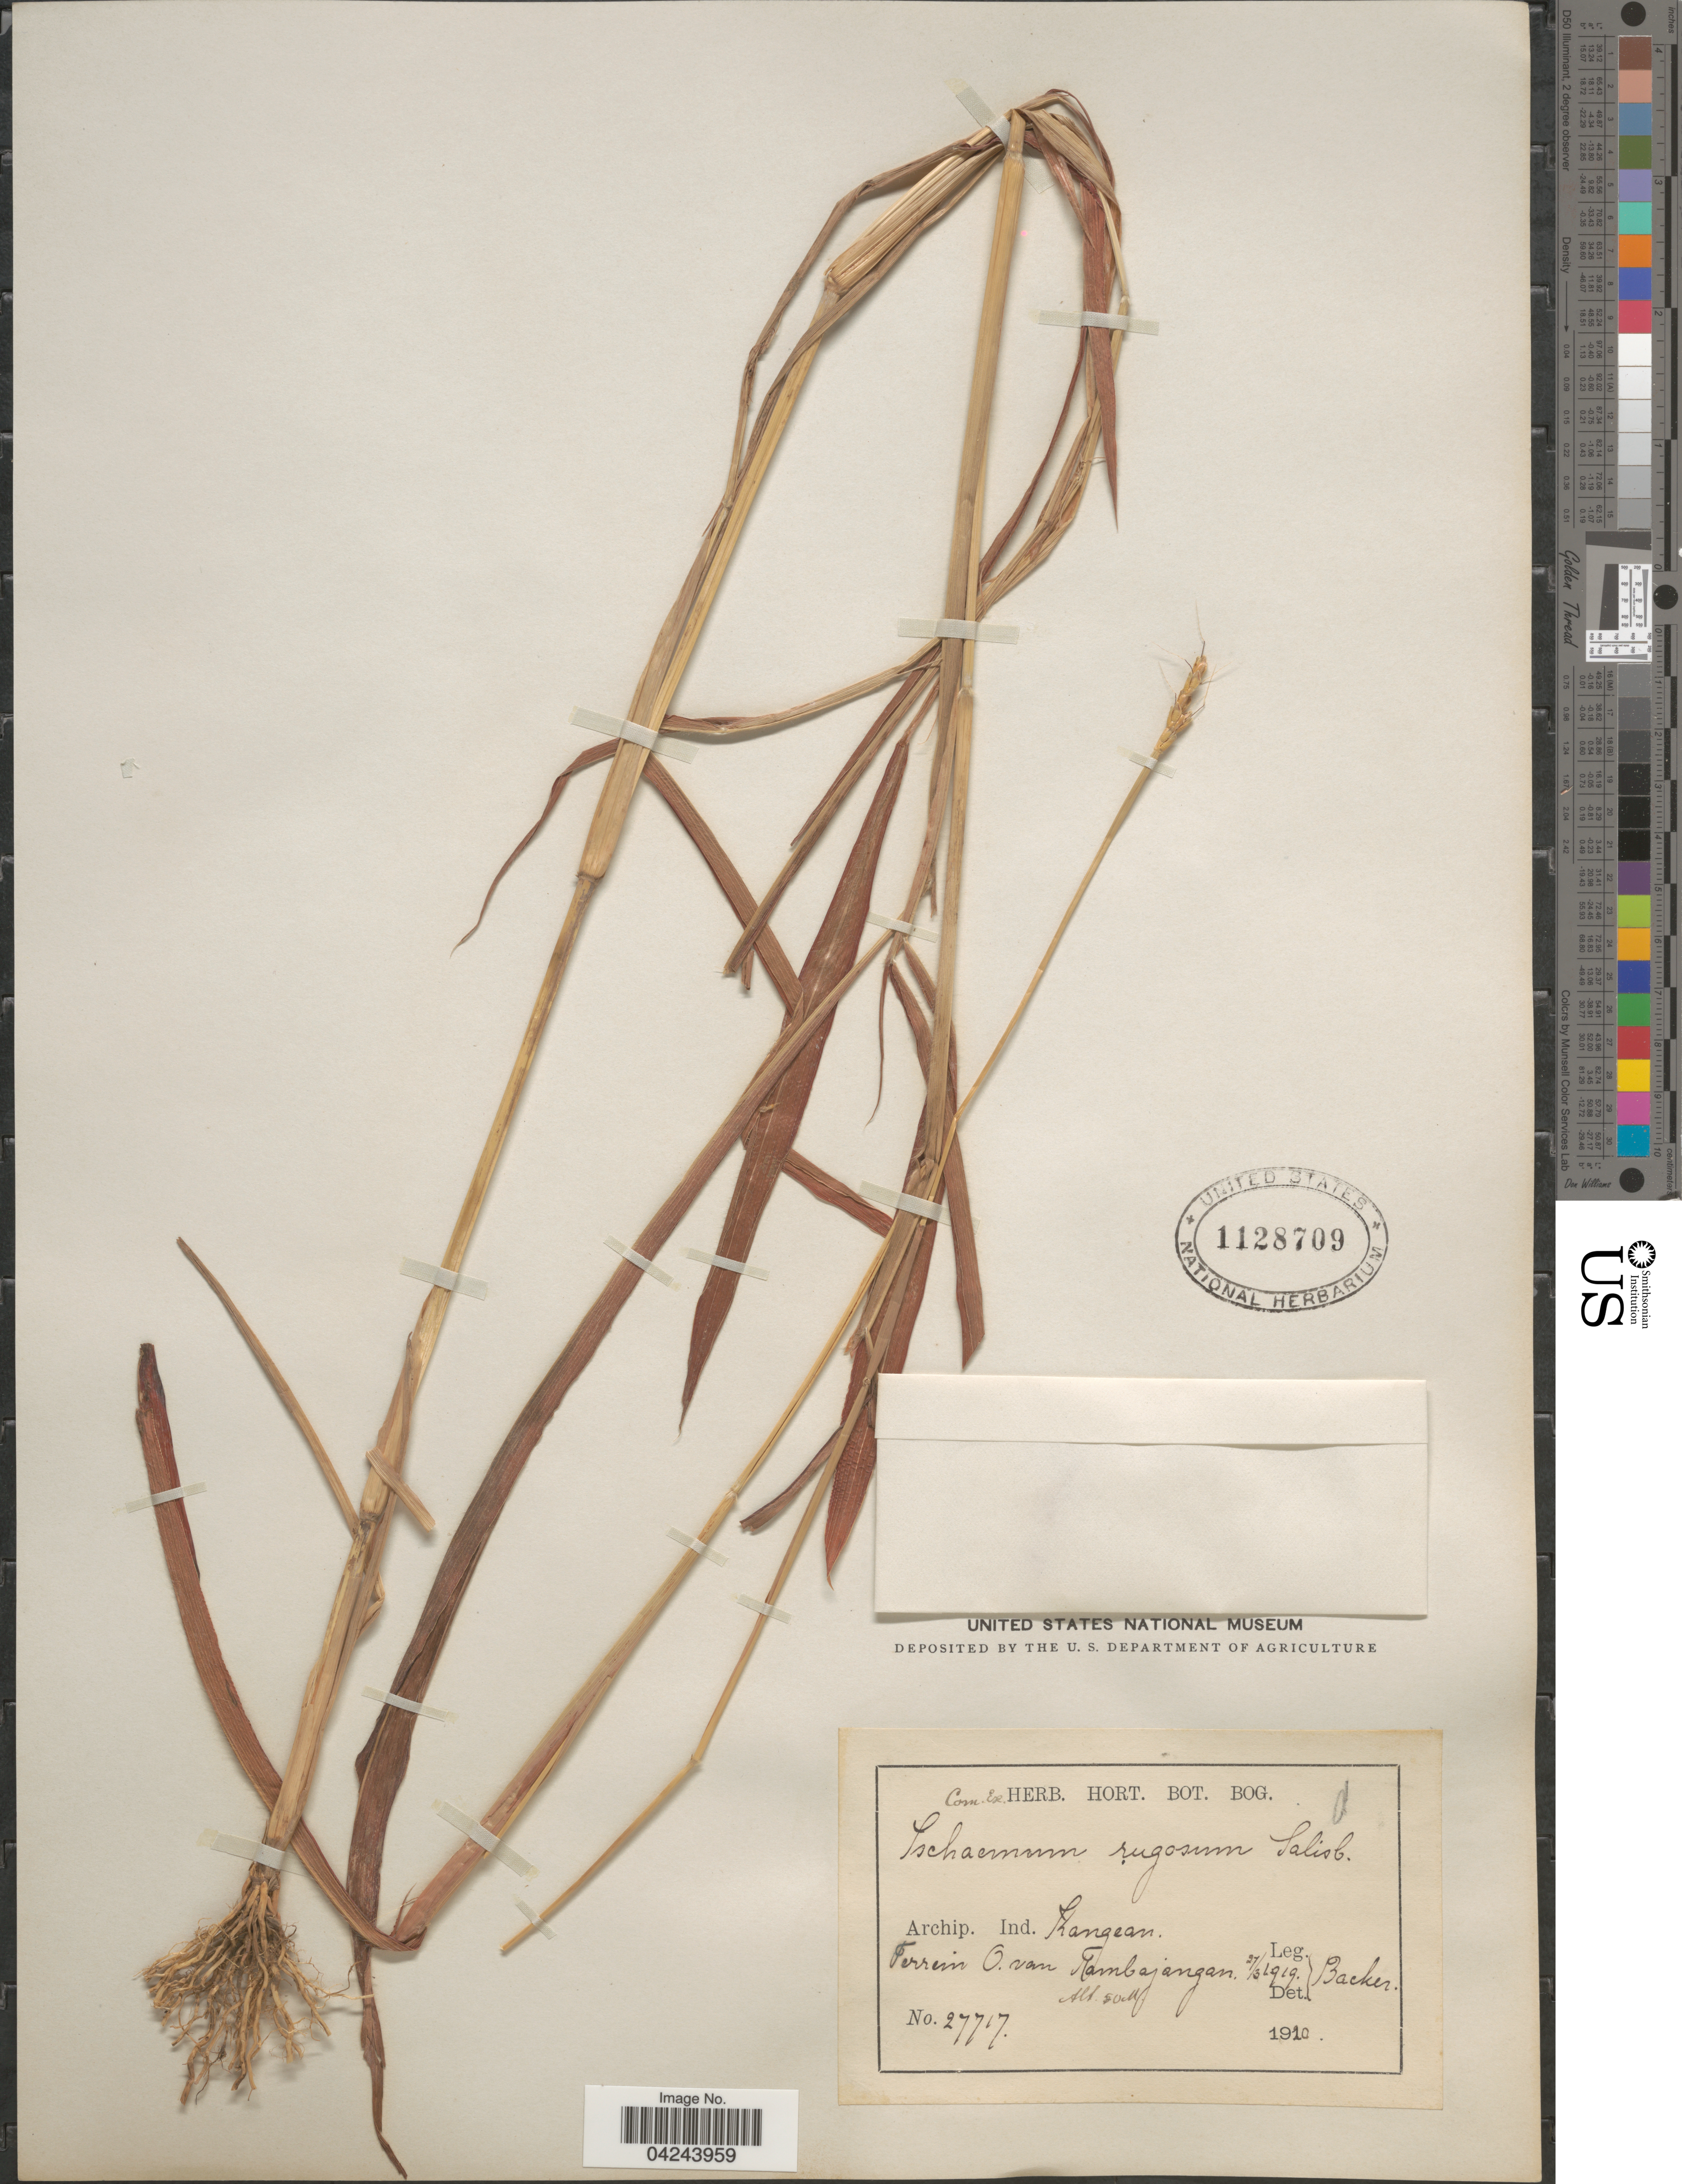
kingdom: Plantae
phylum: Tracheophyta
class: Liliopsida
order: Poales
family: Poaceae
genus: Ischaemum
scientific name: Ischaemum rugosum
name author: Salisb.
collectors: Backer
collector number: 27717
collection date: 1919-03-27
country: Indonesia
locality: Archip. Ind. Kangean. Terrein O. van Tambajangan.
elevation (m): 50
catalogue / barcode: US 1128709